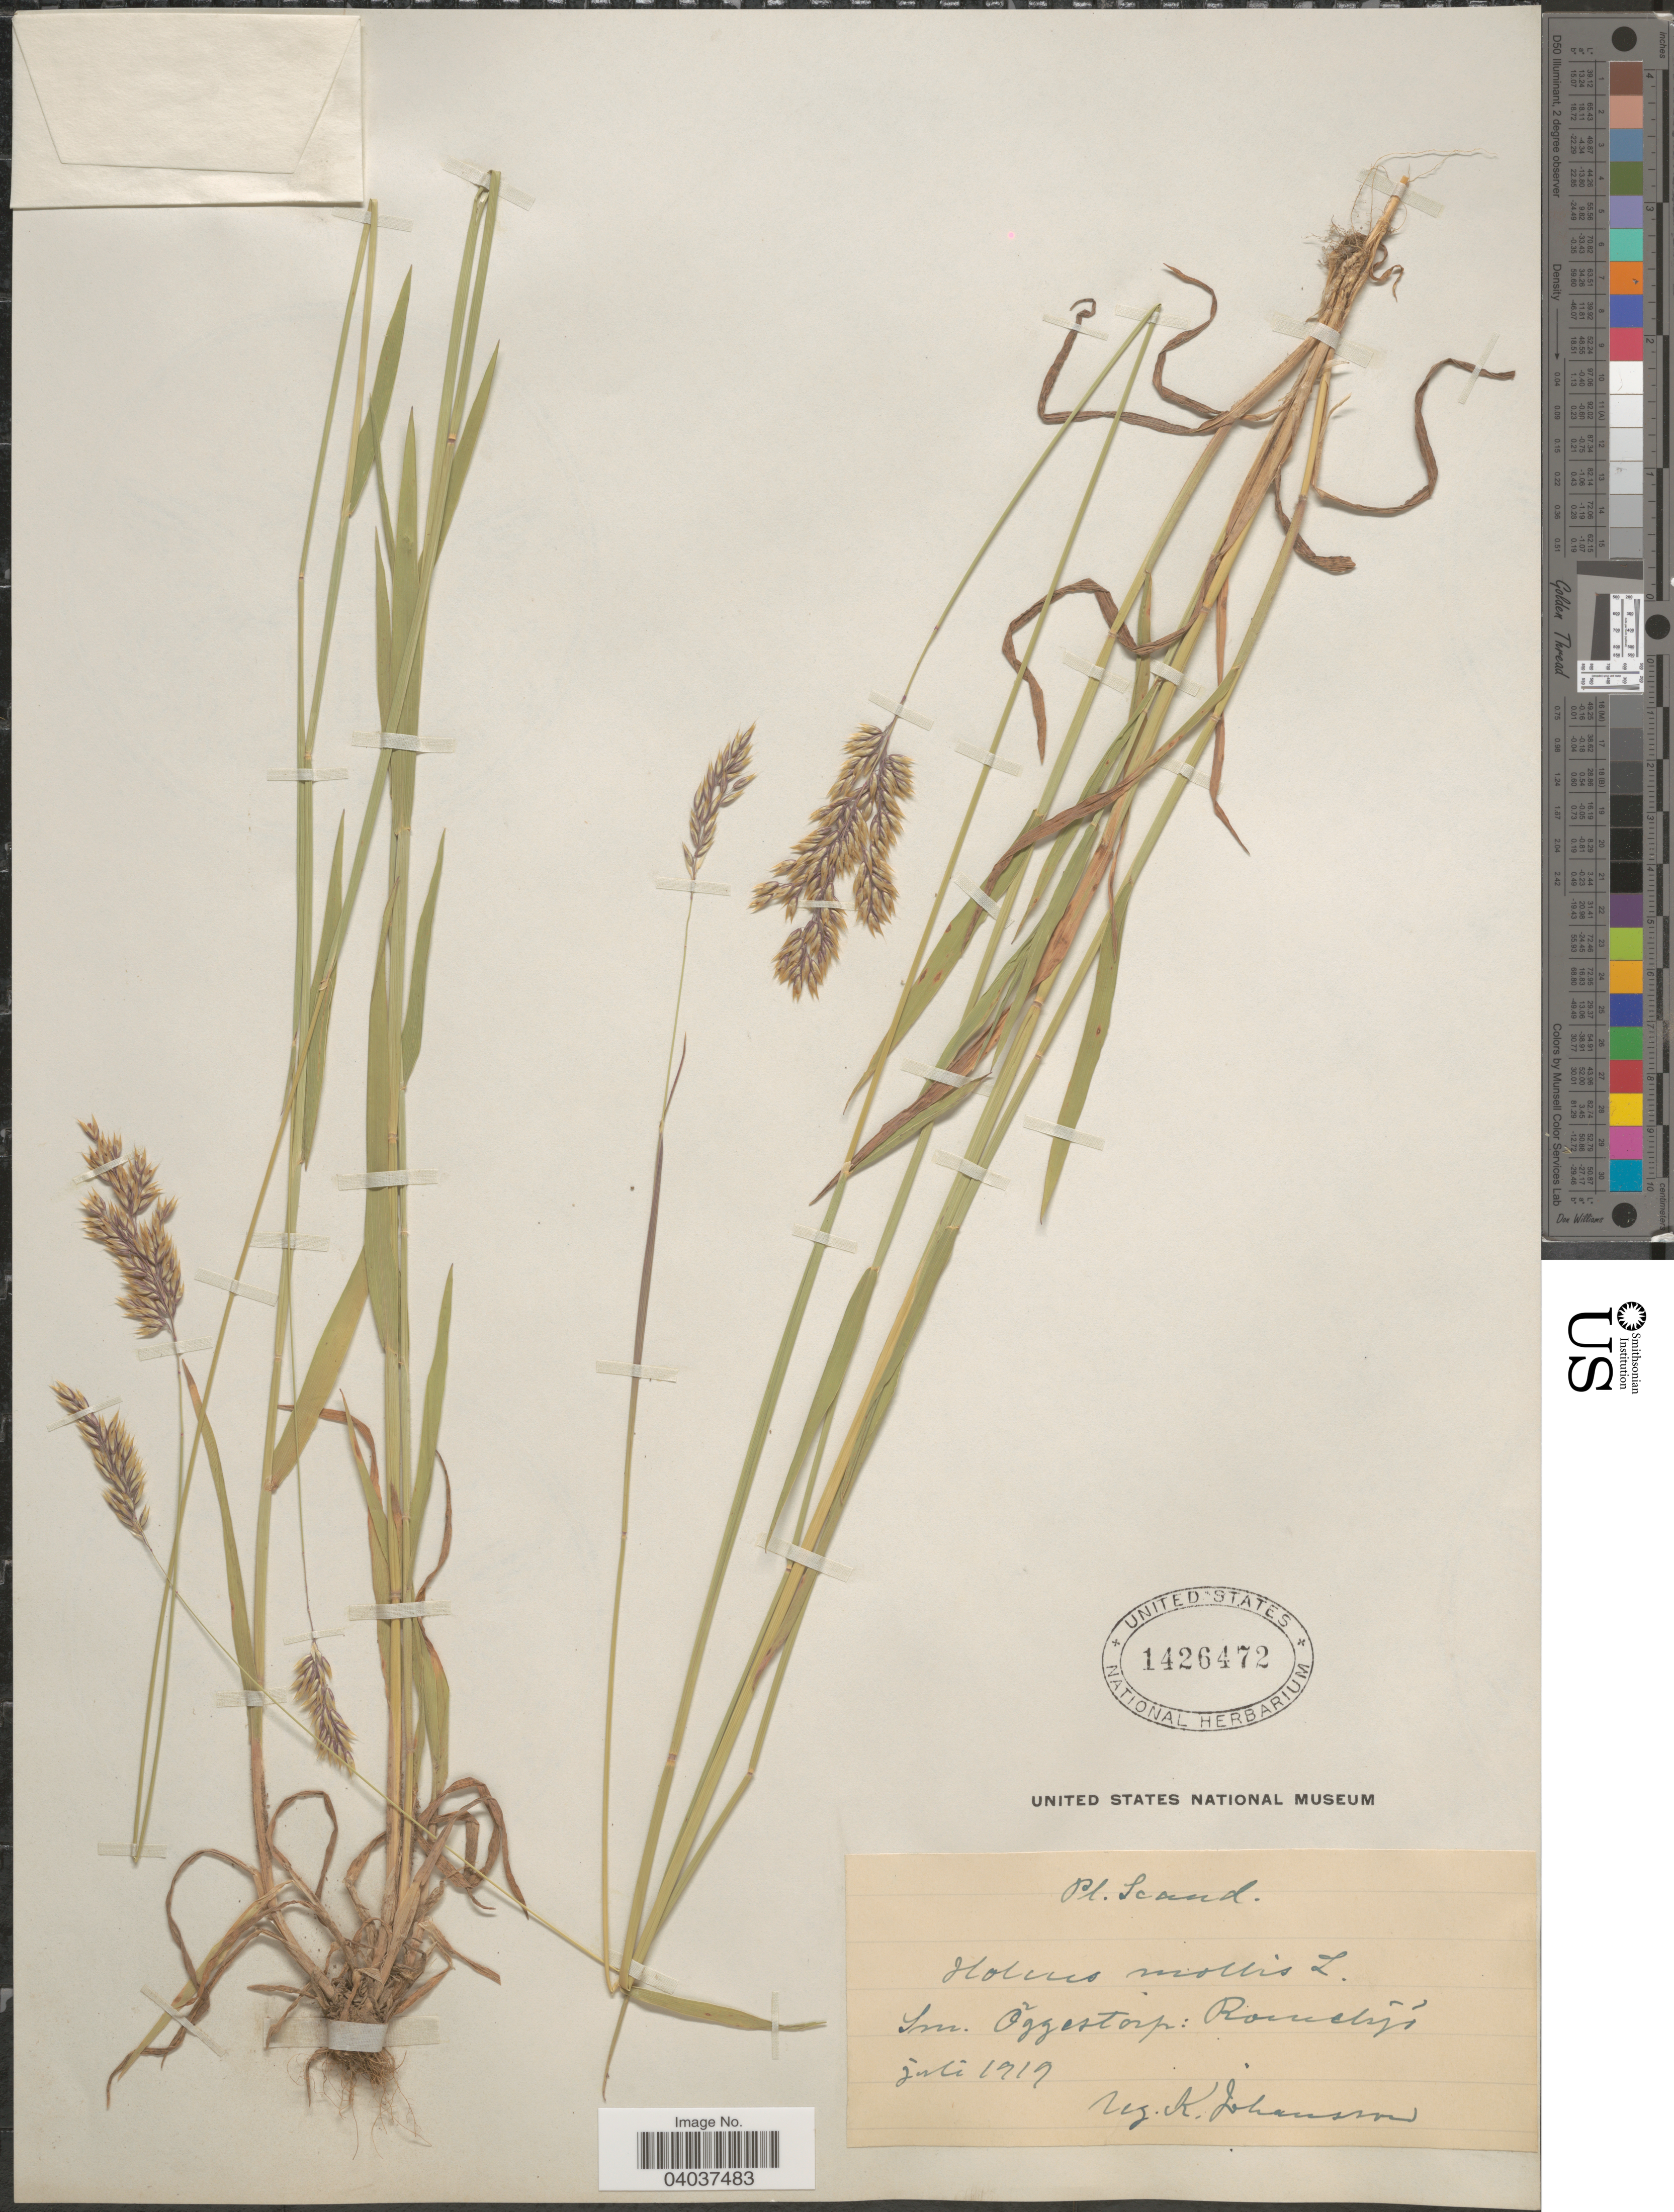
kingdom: Plantae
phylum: Tracheophyta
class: Liliopsida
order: Poales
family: Poaceae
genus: Holcus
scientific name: Holcus mollis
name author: L.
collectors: Johanson, K.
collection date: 1919-07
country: Sweden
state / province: Sodermanland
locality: Scand. Sm. Öggestorp: Rönnesjö.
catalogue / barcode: US 1426472